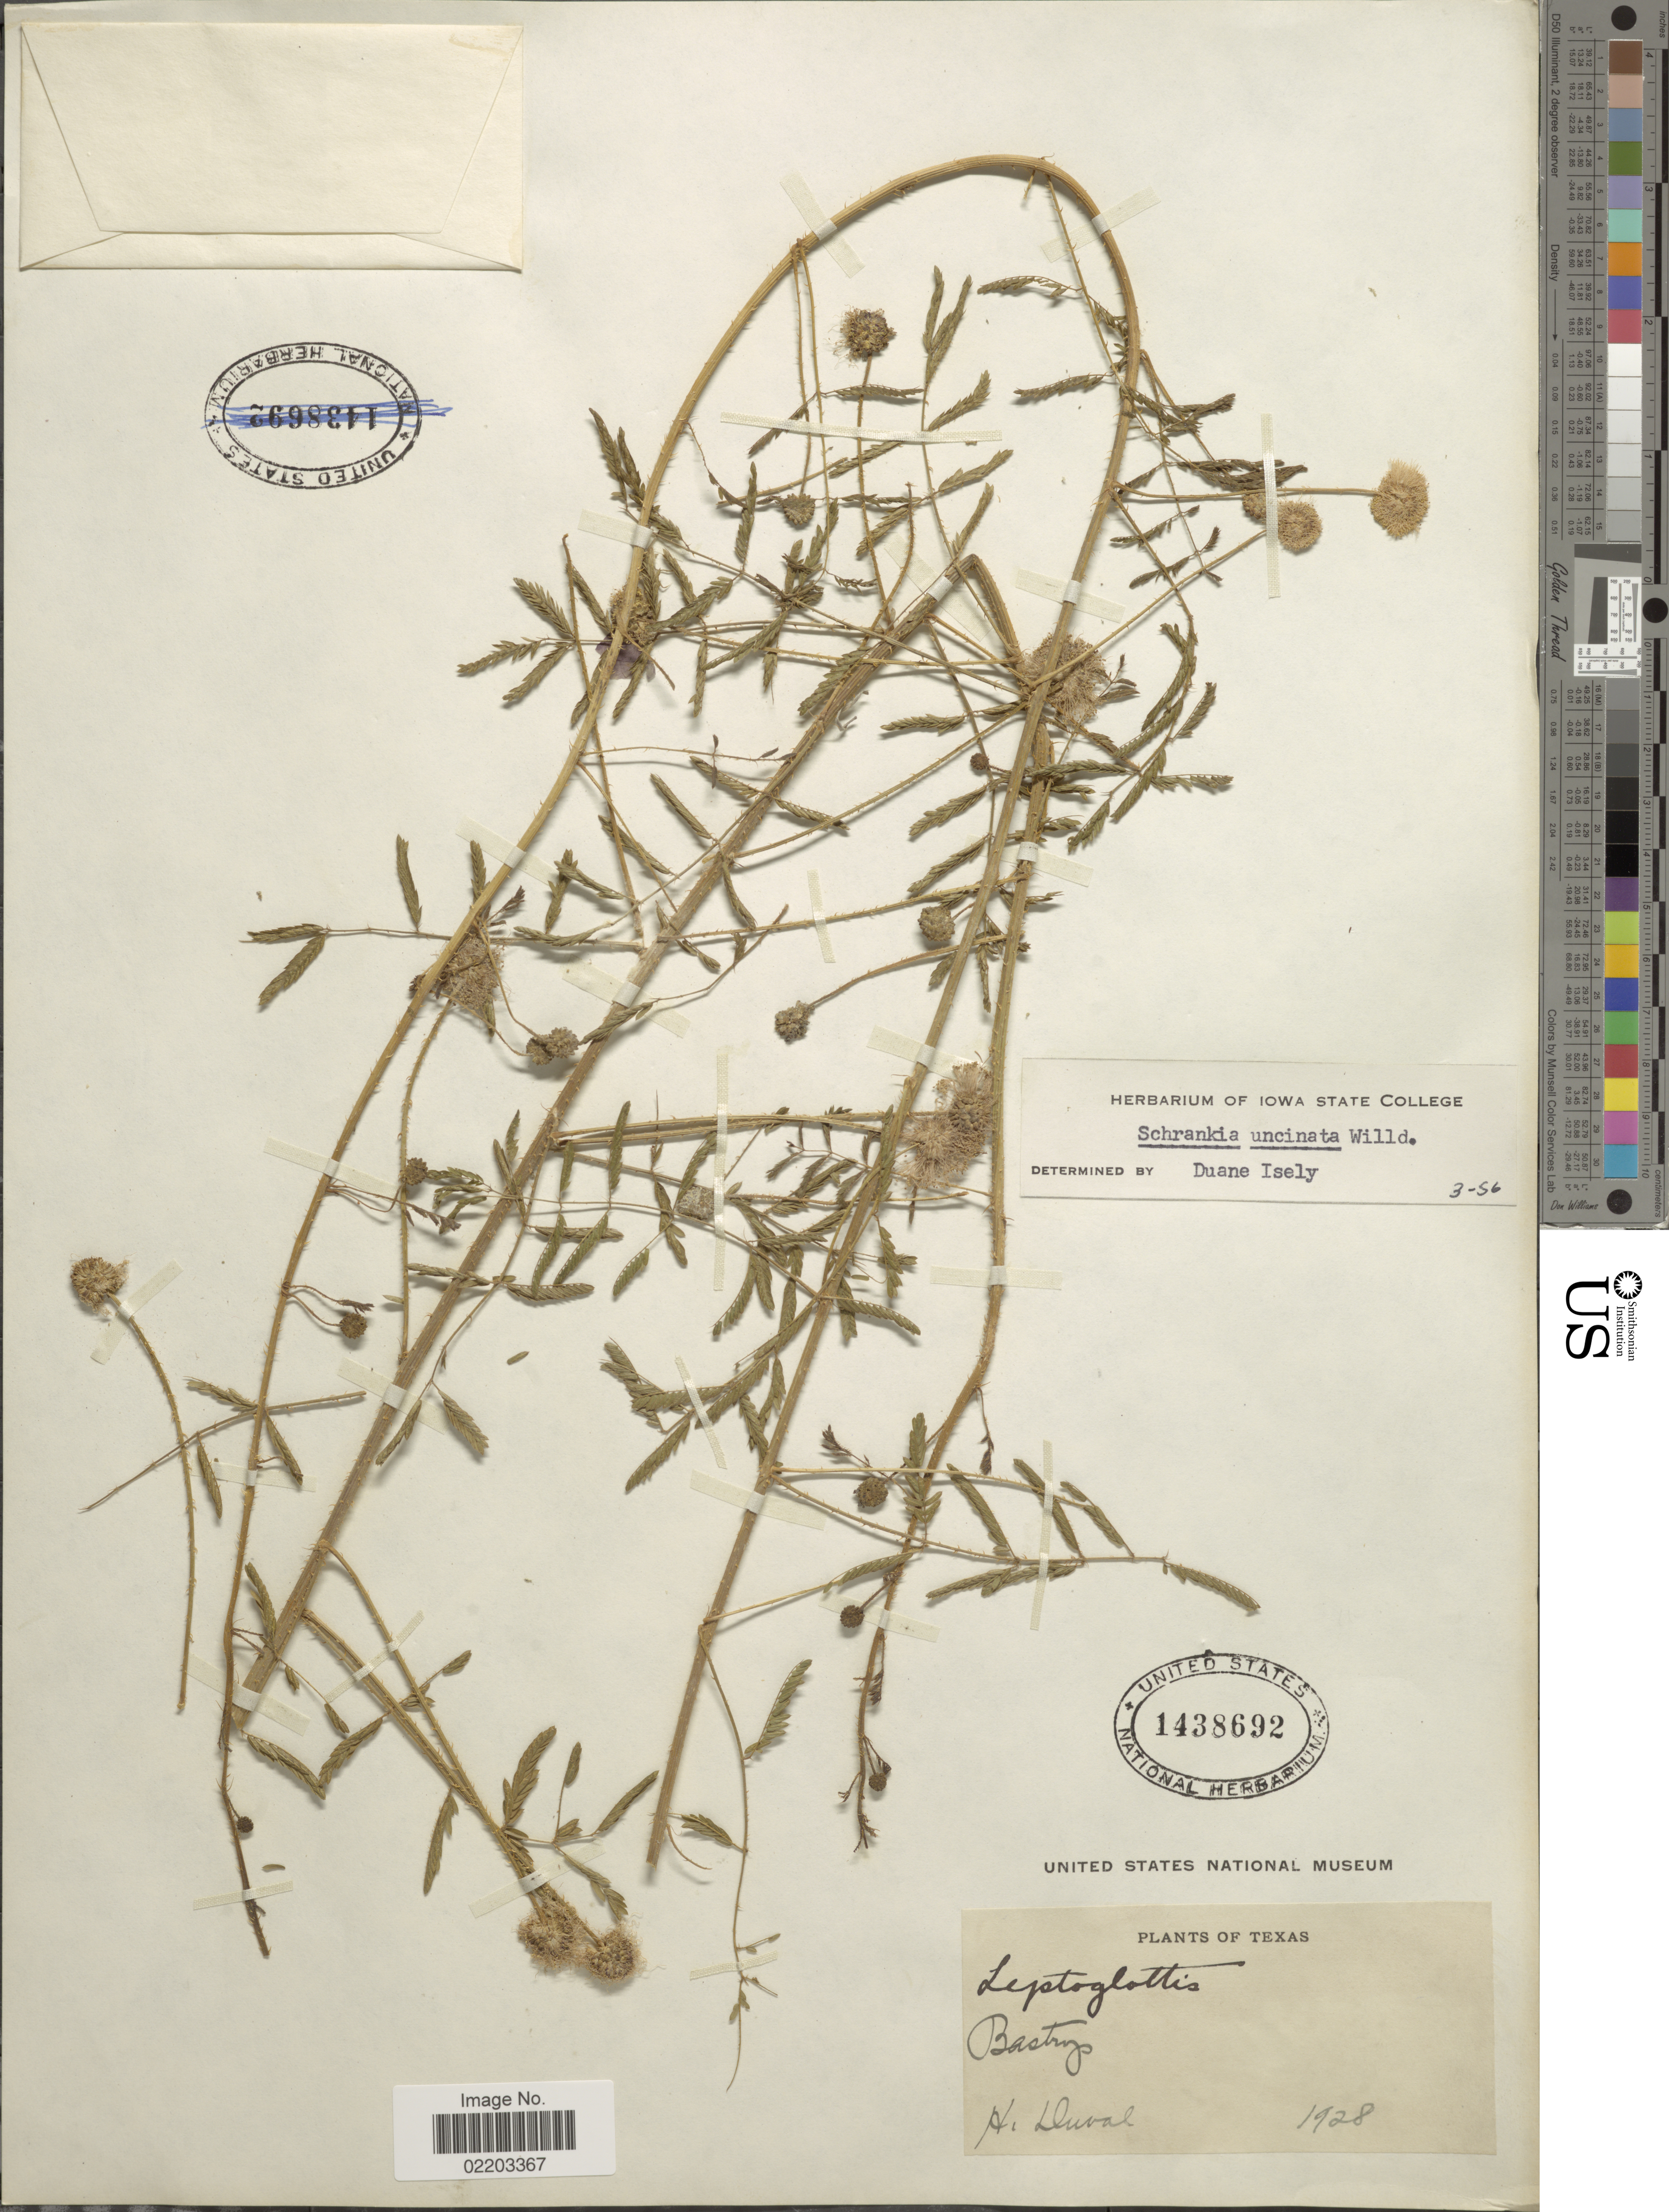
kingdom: Plantae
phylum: Tracheophyta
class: Magnoliopsida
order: Fabales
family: Fabaceae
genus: Mimosa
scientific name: Mimosa nuttallii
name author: (DC.) B.L. Turner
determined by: Strong, M. T., (US), Smithsonian Institution - National Museum of Natural History (UNITED STATES)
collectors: H. Duval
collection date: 1928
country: United States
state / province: Texas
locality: Bastrop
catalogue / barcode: US 1438692